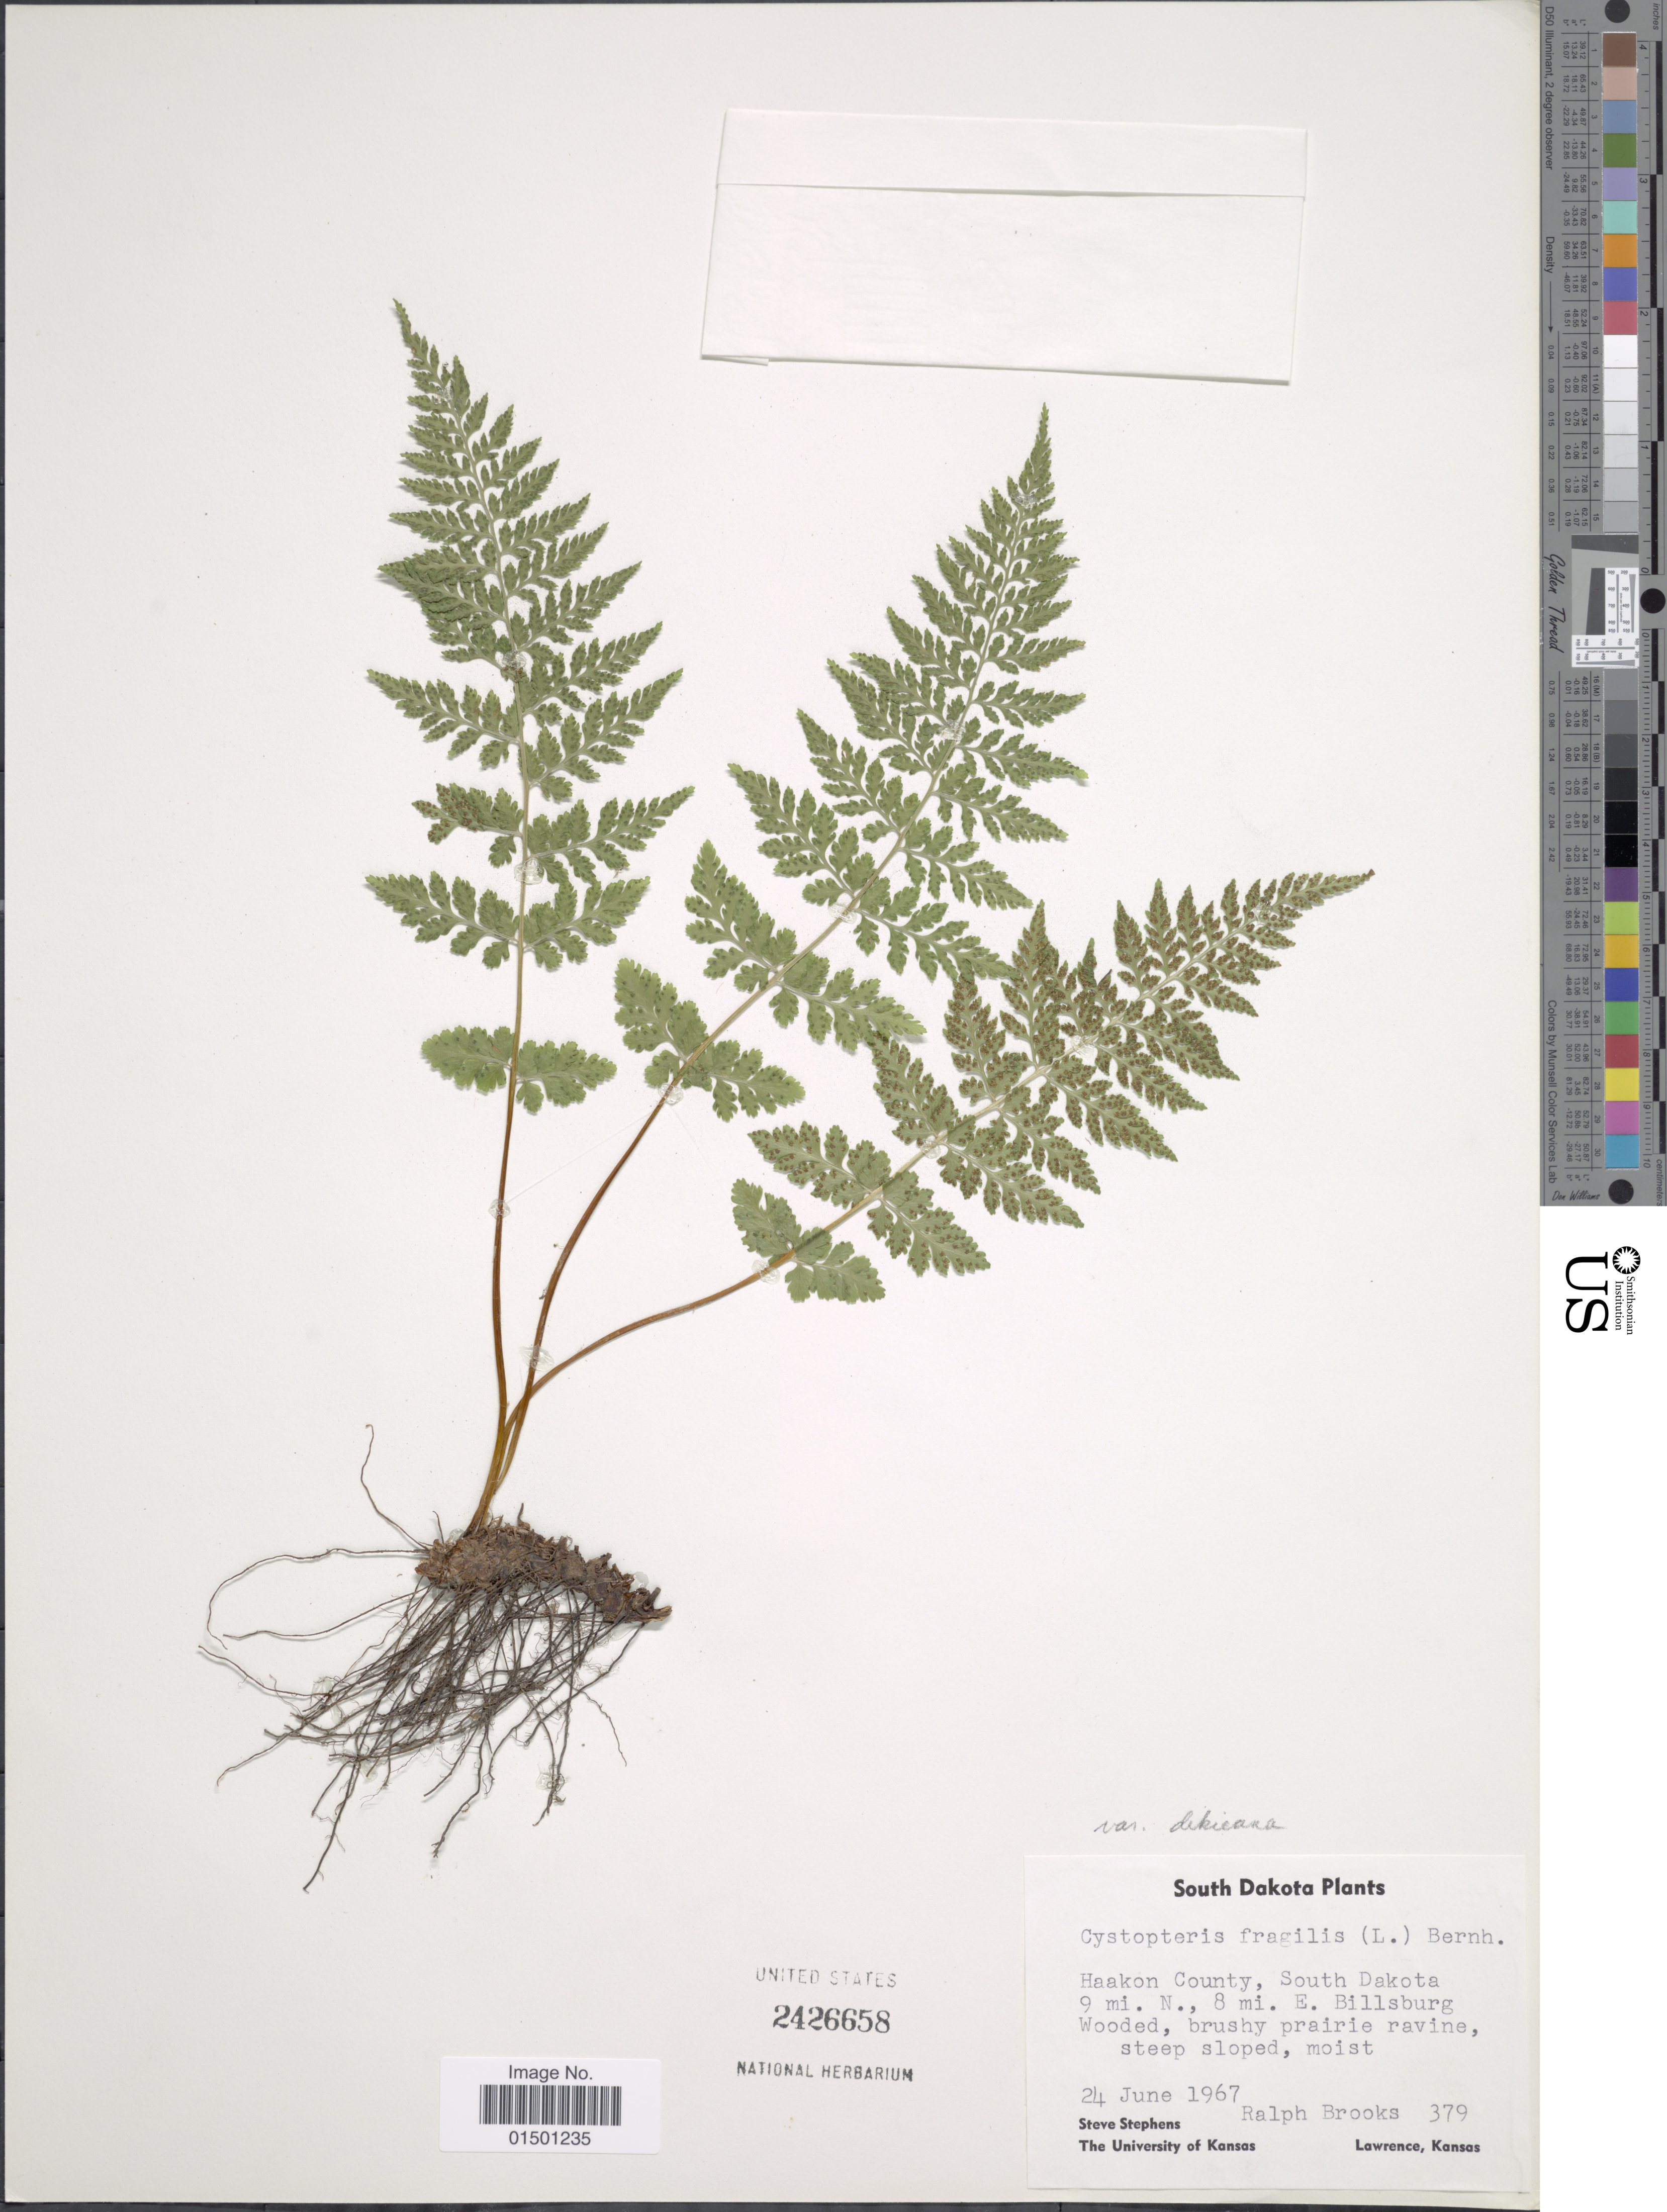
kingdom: Plantae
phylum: Tracheophyta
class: Polypodiopsida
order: Polypodiales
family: Cystopteridaceae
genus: Cystopteris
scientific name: Cystopteris fragilis var. dickieana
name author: B. Boivin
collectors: R. E. Brooks & S. Stephens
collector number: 379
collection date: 1967-06-24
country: United States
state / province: South Dakota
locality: Haakon County, South Dakota 9 mi. N., 8 mi. E. Billsburg Wooded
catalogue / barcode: US 2426658